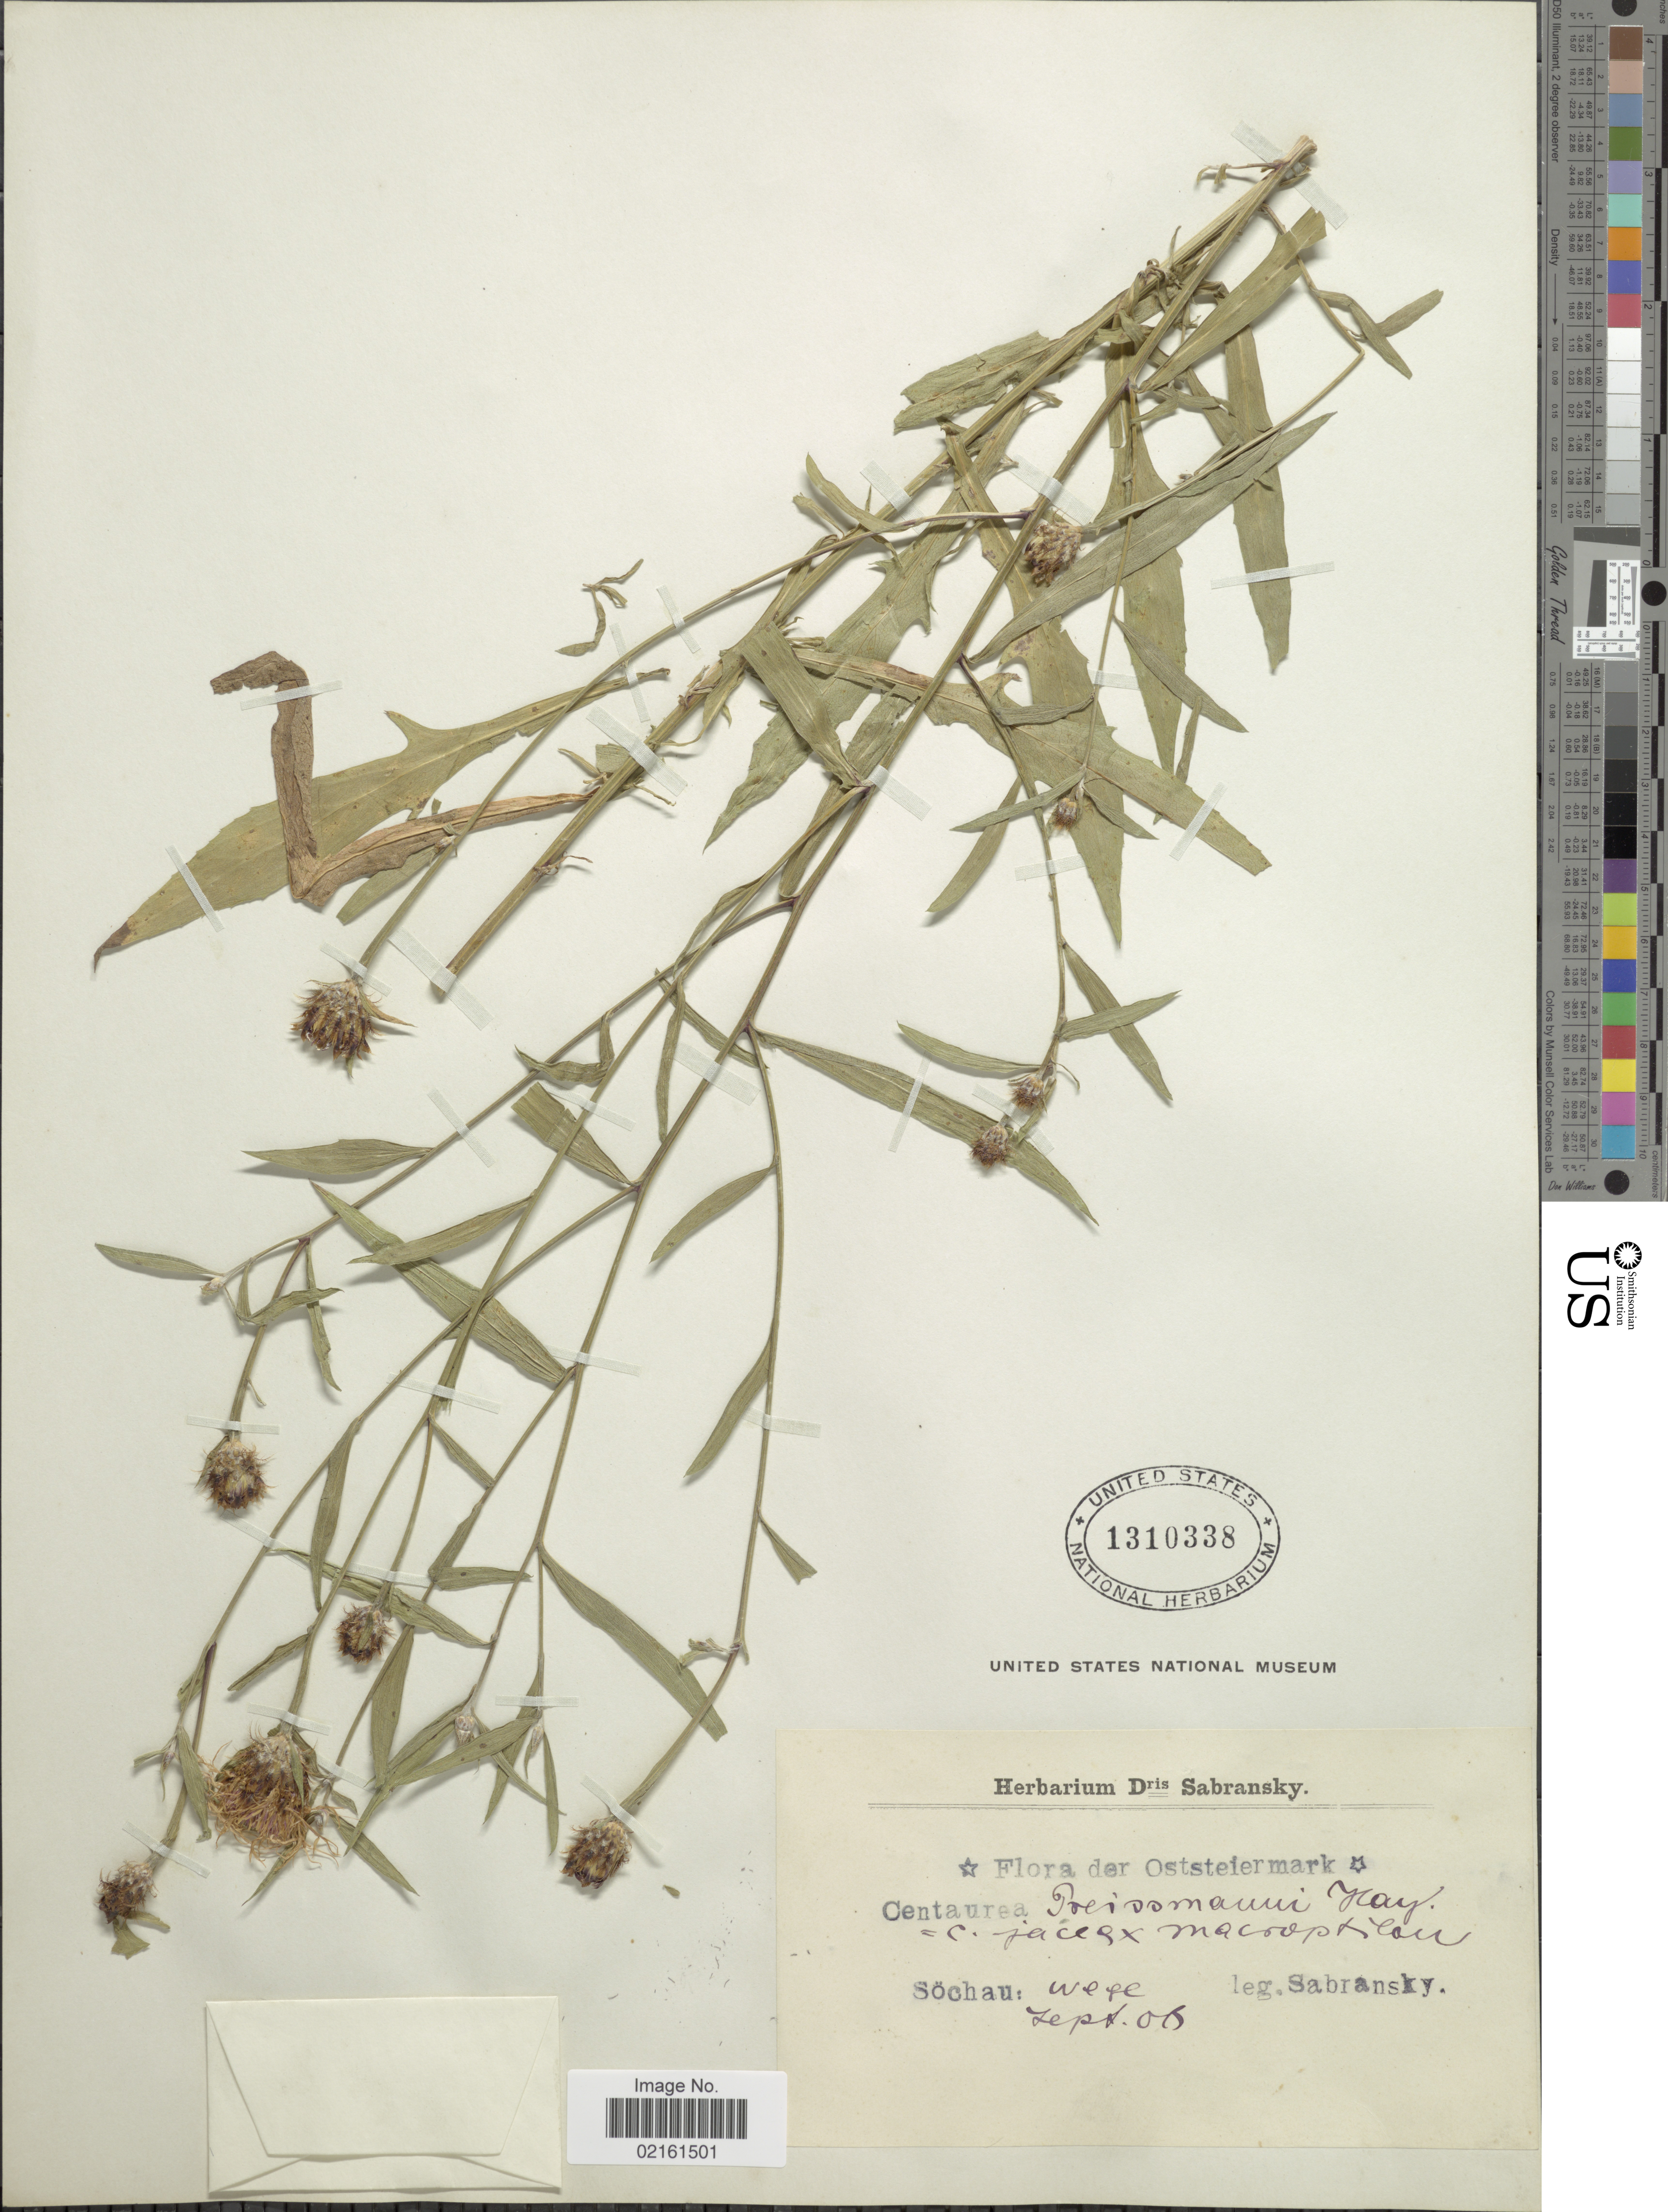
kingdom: Plantae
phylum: Tracheophyta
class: Magnoliopsida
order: Asterales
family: Asteraceae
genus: Centaurea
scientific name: Centaurea preissmanni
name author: Hayek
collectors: Sabransky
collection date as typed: Transcribed d/m/y: /9/08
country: Austria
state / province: Steiermark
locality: Oststeiermark, Sochau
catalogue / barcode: US 1310338